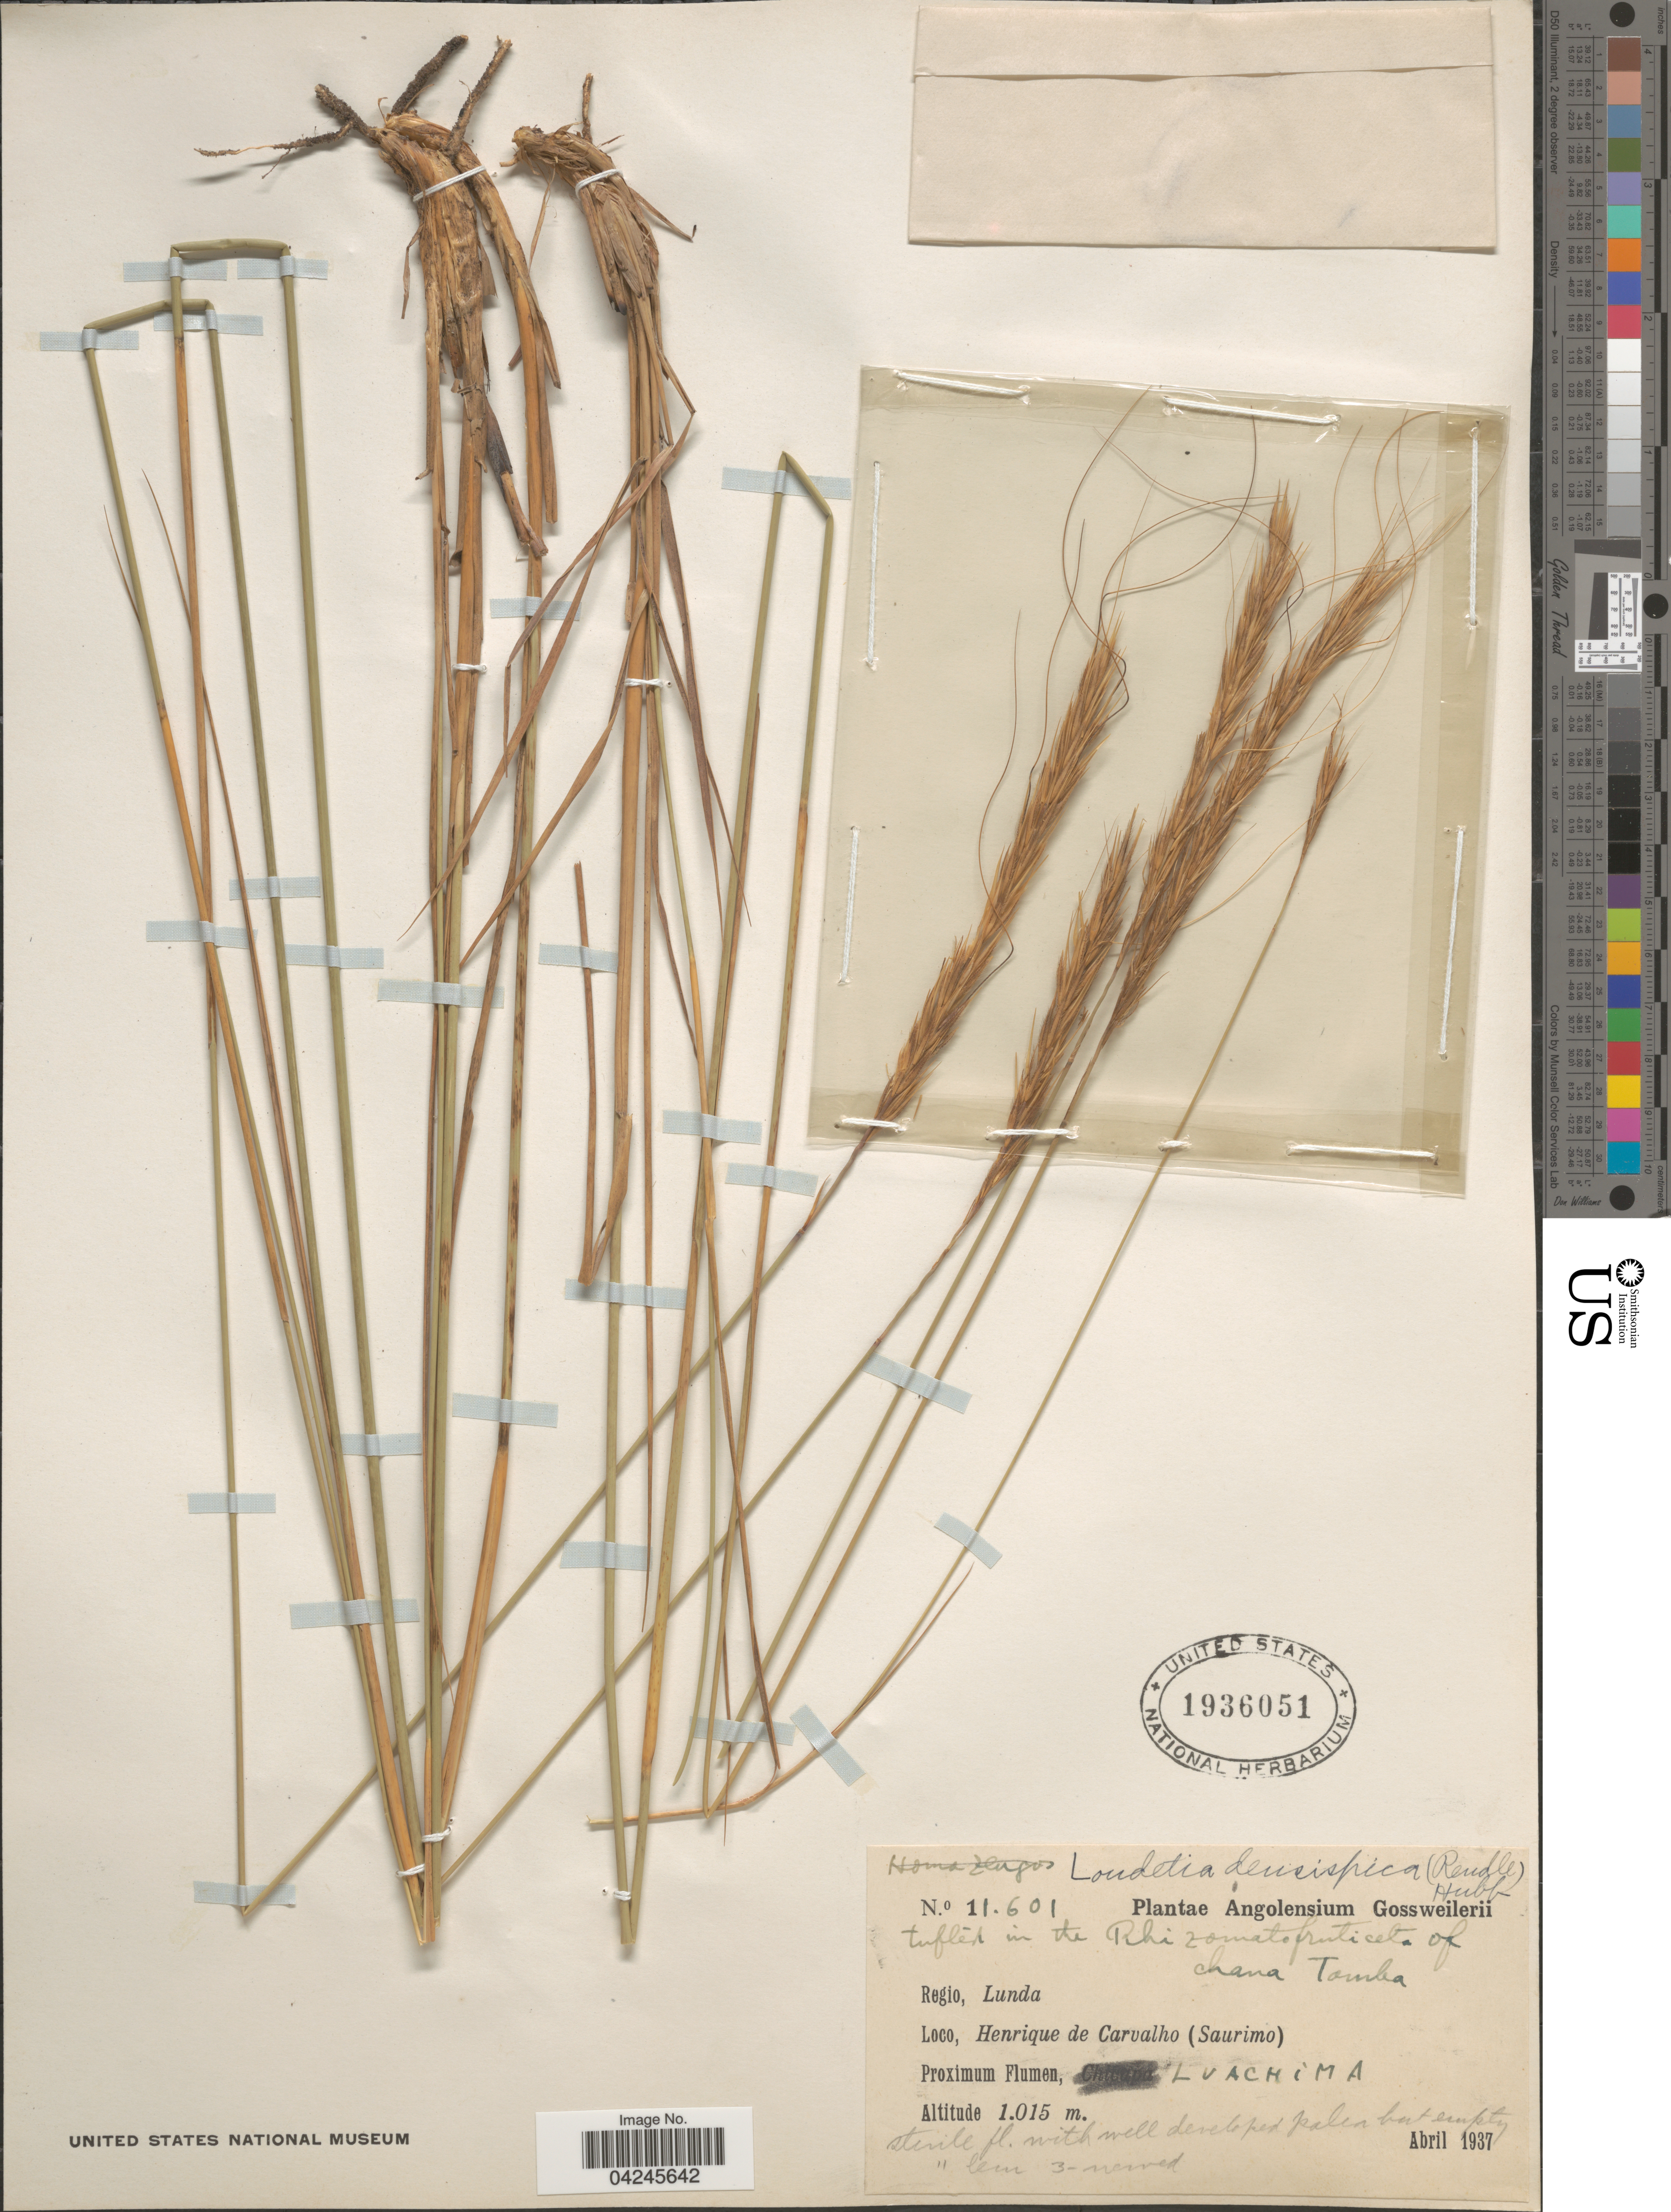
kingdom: Plantae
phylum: Tracheophyta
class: Liliopsida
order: Poales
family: Poaceae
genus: Loudetia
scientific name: Loudetia densispica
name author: (Rendle) C. E. Hubb.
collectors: -. Gossweiler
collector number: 11601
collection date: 1937-04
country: Angola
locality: Regio, Lunda. Henrique de Carvalho (Saurimo). Proximum Flumen, Luachima.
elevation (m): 1015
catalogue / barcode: US 1936051